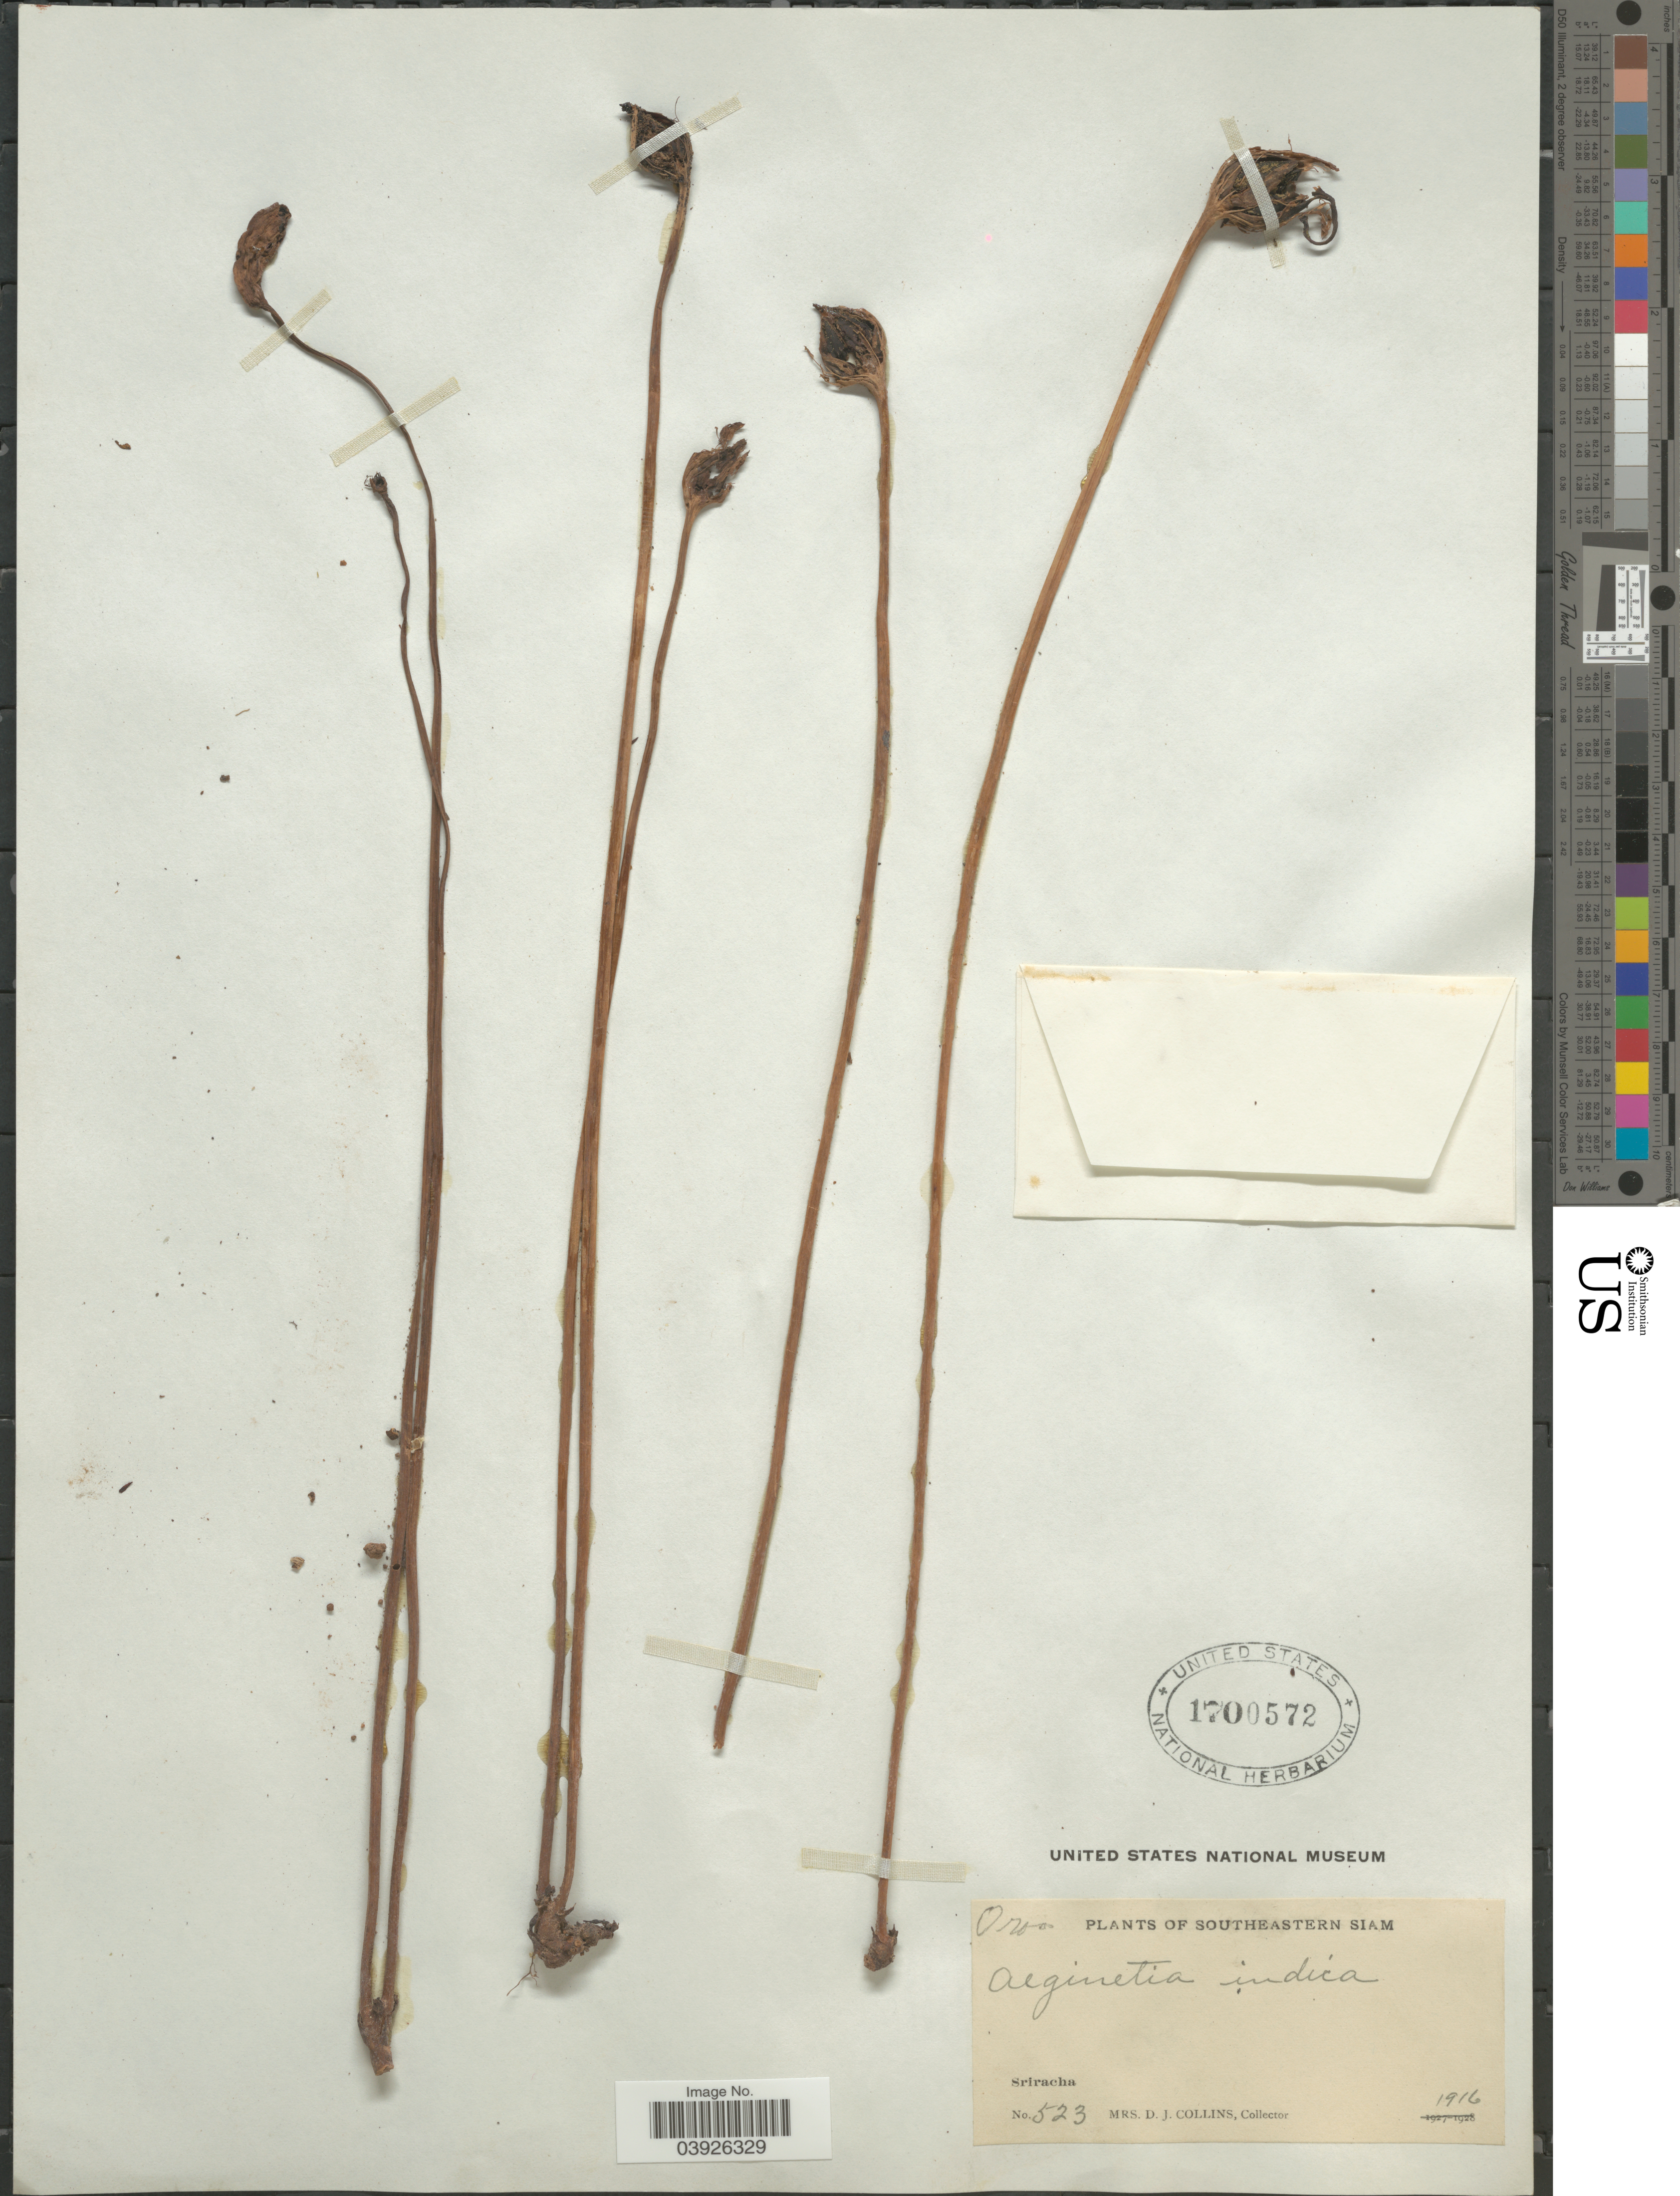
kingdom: Plantae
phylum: Tracheophyta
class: Magnoliopsida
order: Lamiales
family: Orobanchaceae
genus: Aeginetia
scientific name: Aeginetia indica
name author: L.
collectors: Mrs. D. J. Collins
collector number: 523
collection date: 1916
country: Thailand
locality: Southeastern Siam. Sriracha.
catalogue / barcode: US 1700572